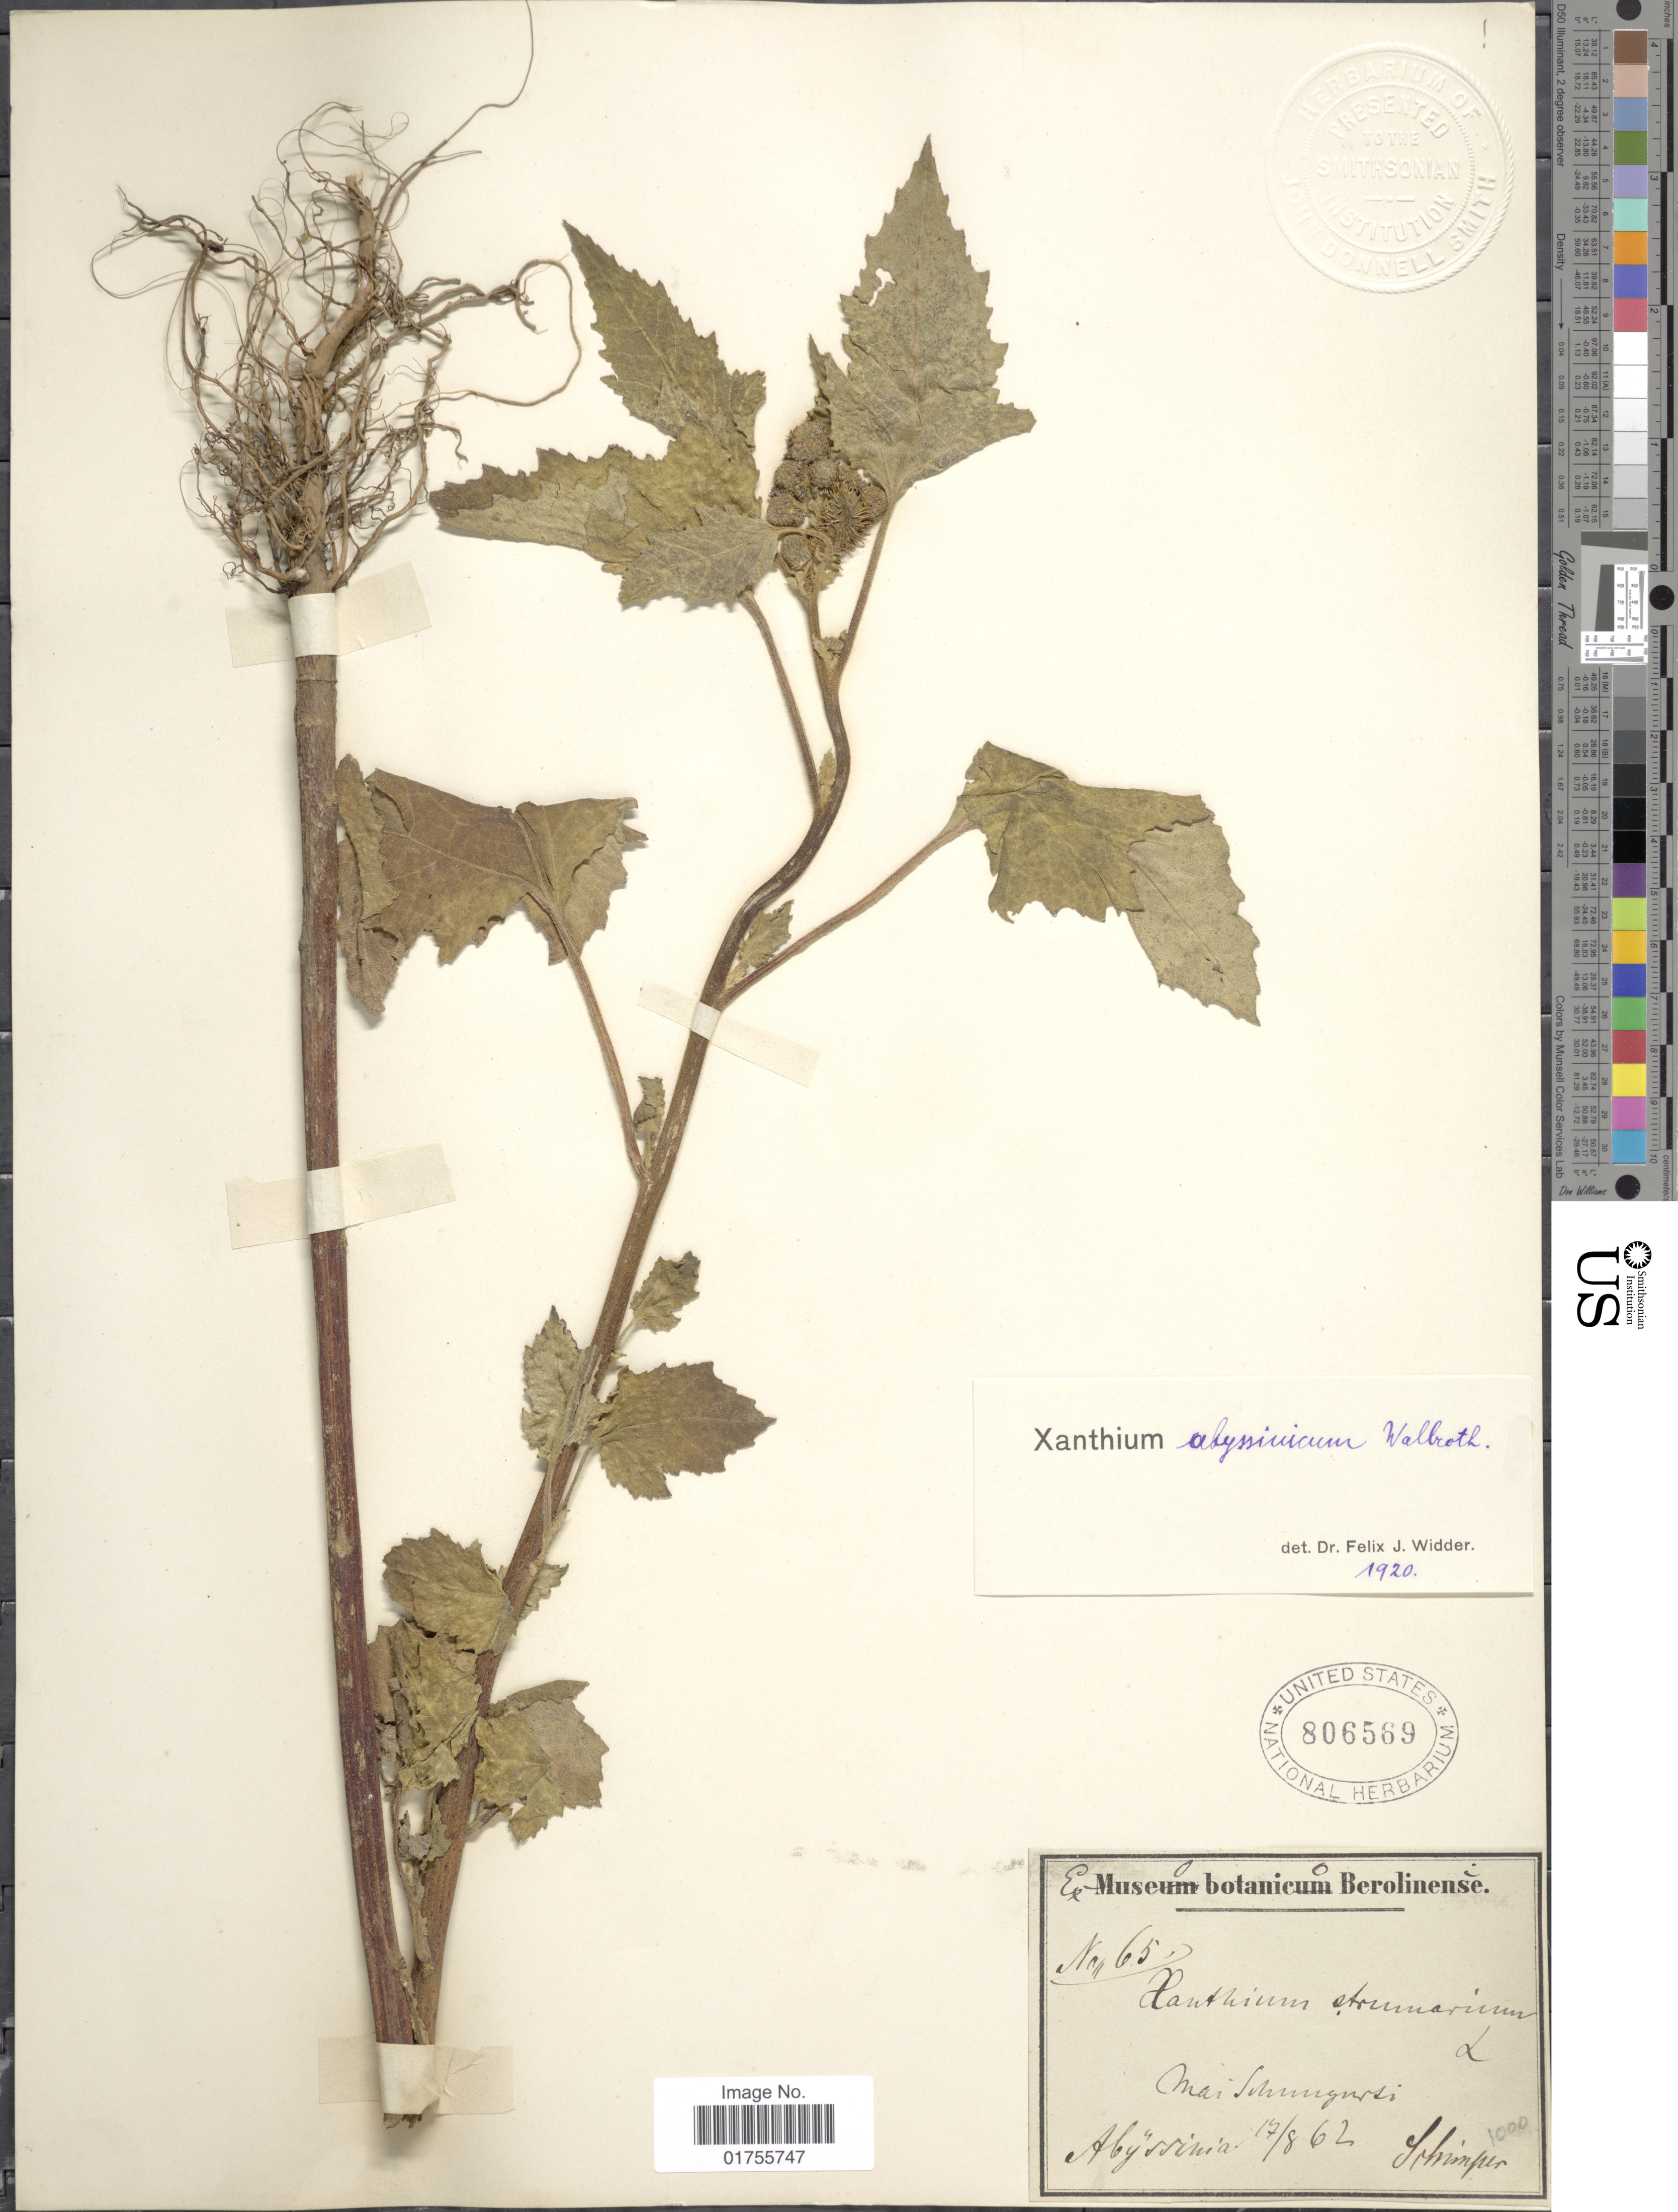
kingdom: Plantae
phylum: Tracheophyta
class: Magnoliopsida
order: Asterales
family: Asteraceae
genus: Xanthium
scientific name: Xanthium absynnicum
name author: Wallr.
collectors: -. Schimper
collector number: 65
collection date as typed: Transcribed d/m/y: 17/8/62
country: Ethiopia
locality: Mai Schungurti Abyssinia [interpreted]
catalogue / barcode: US 806569